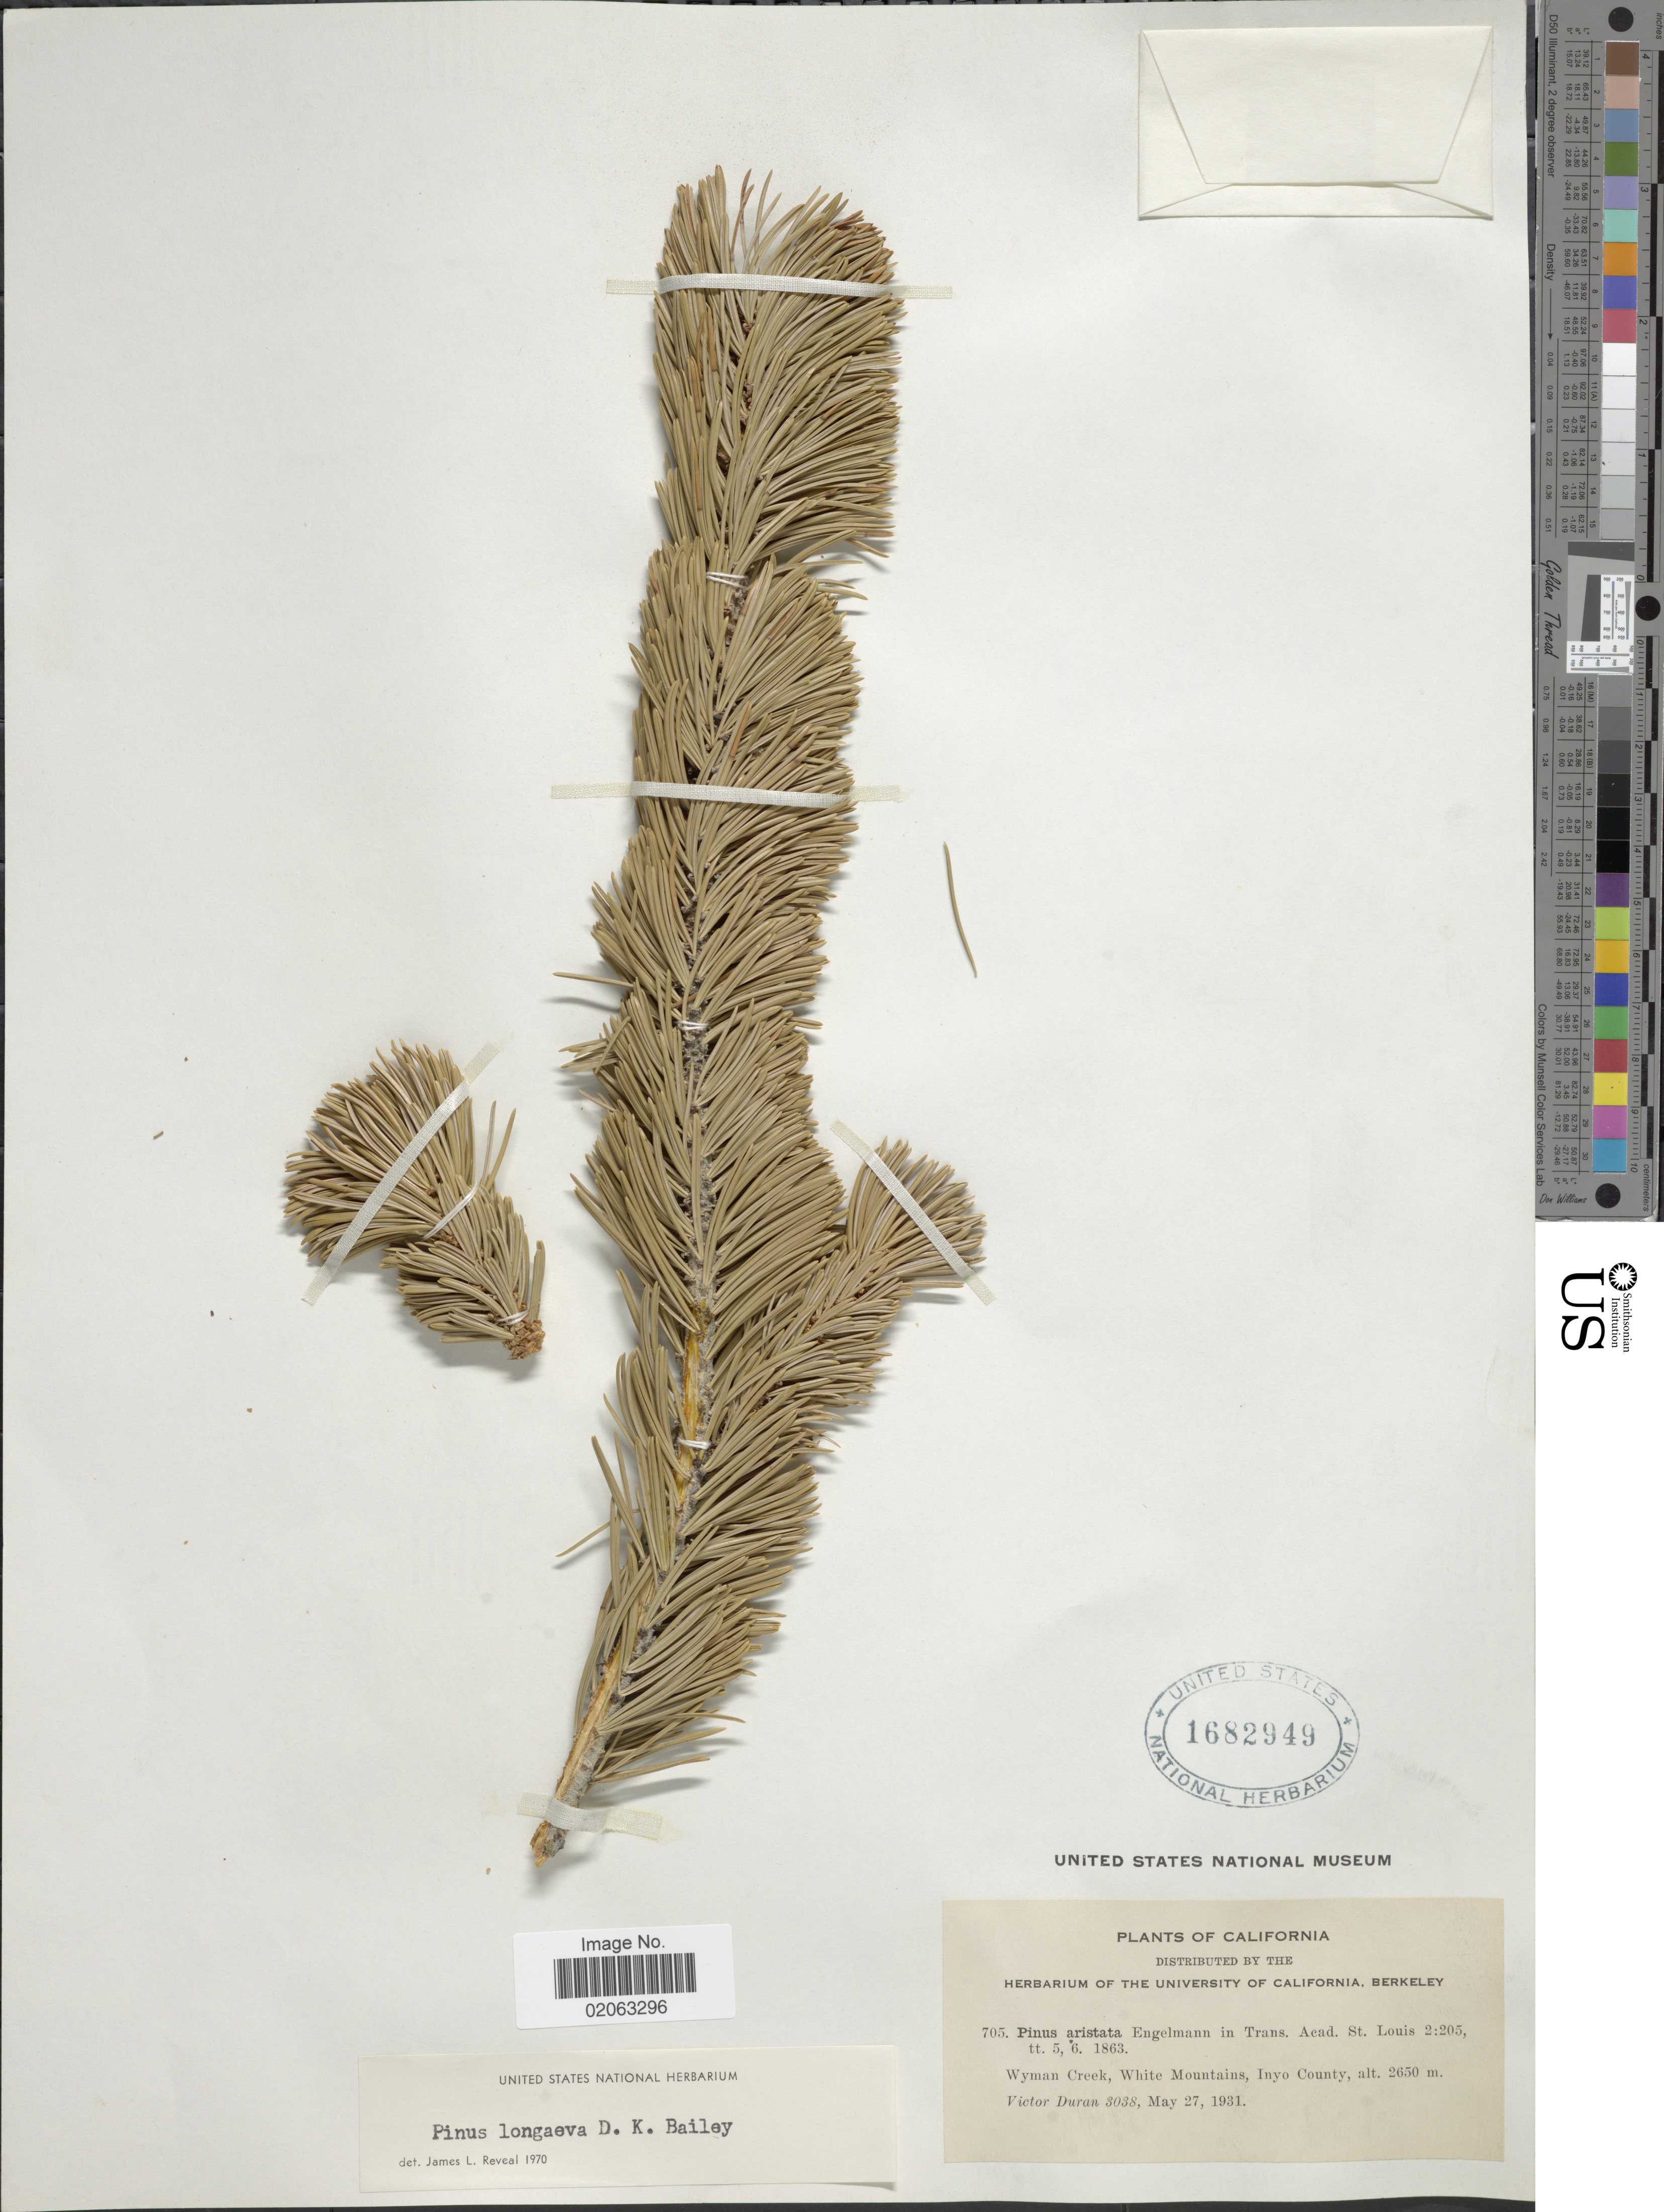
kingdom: Plantae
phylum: Tracheophyta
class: Pinopsida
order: Pinales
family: Pinaceae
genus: Pinus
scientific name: Pinus aristata var. longaeva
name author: (D.K. Bailey) Little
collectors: V. Duran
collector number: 705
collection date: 1931-05-27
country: United States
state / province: California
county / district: Inyo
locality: Wyman Creek, White Mountains, Inyo County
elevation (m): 2650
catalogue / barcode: US 1682949